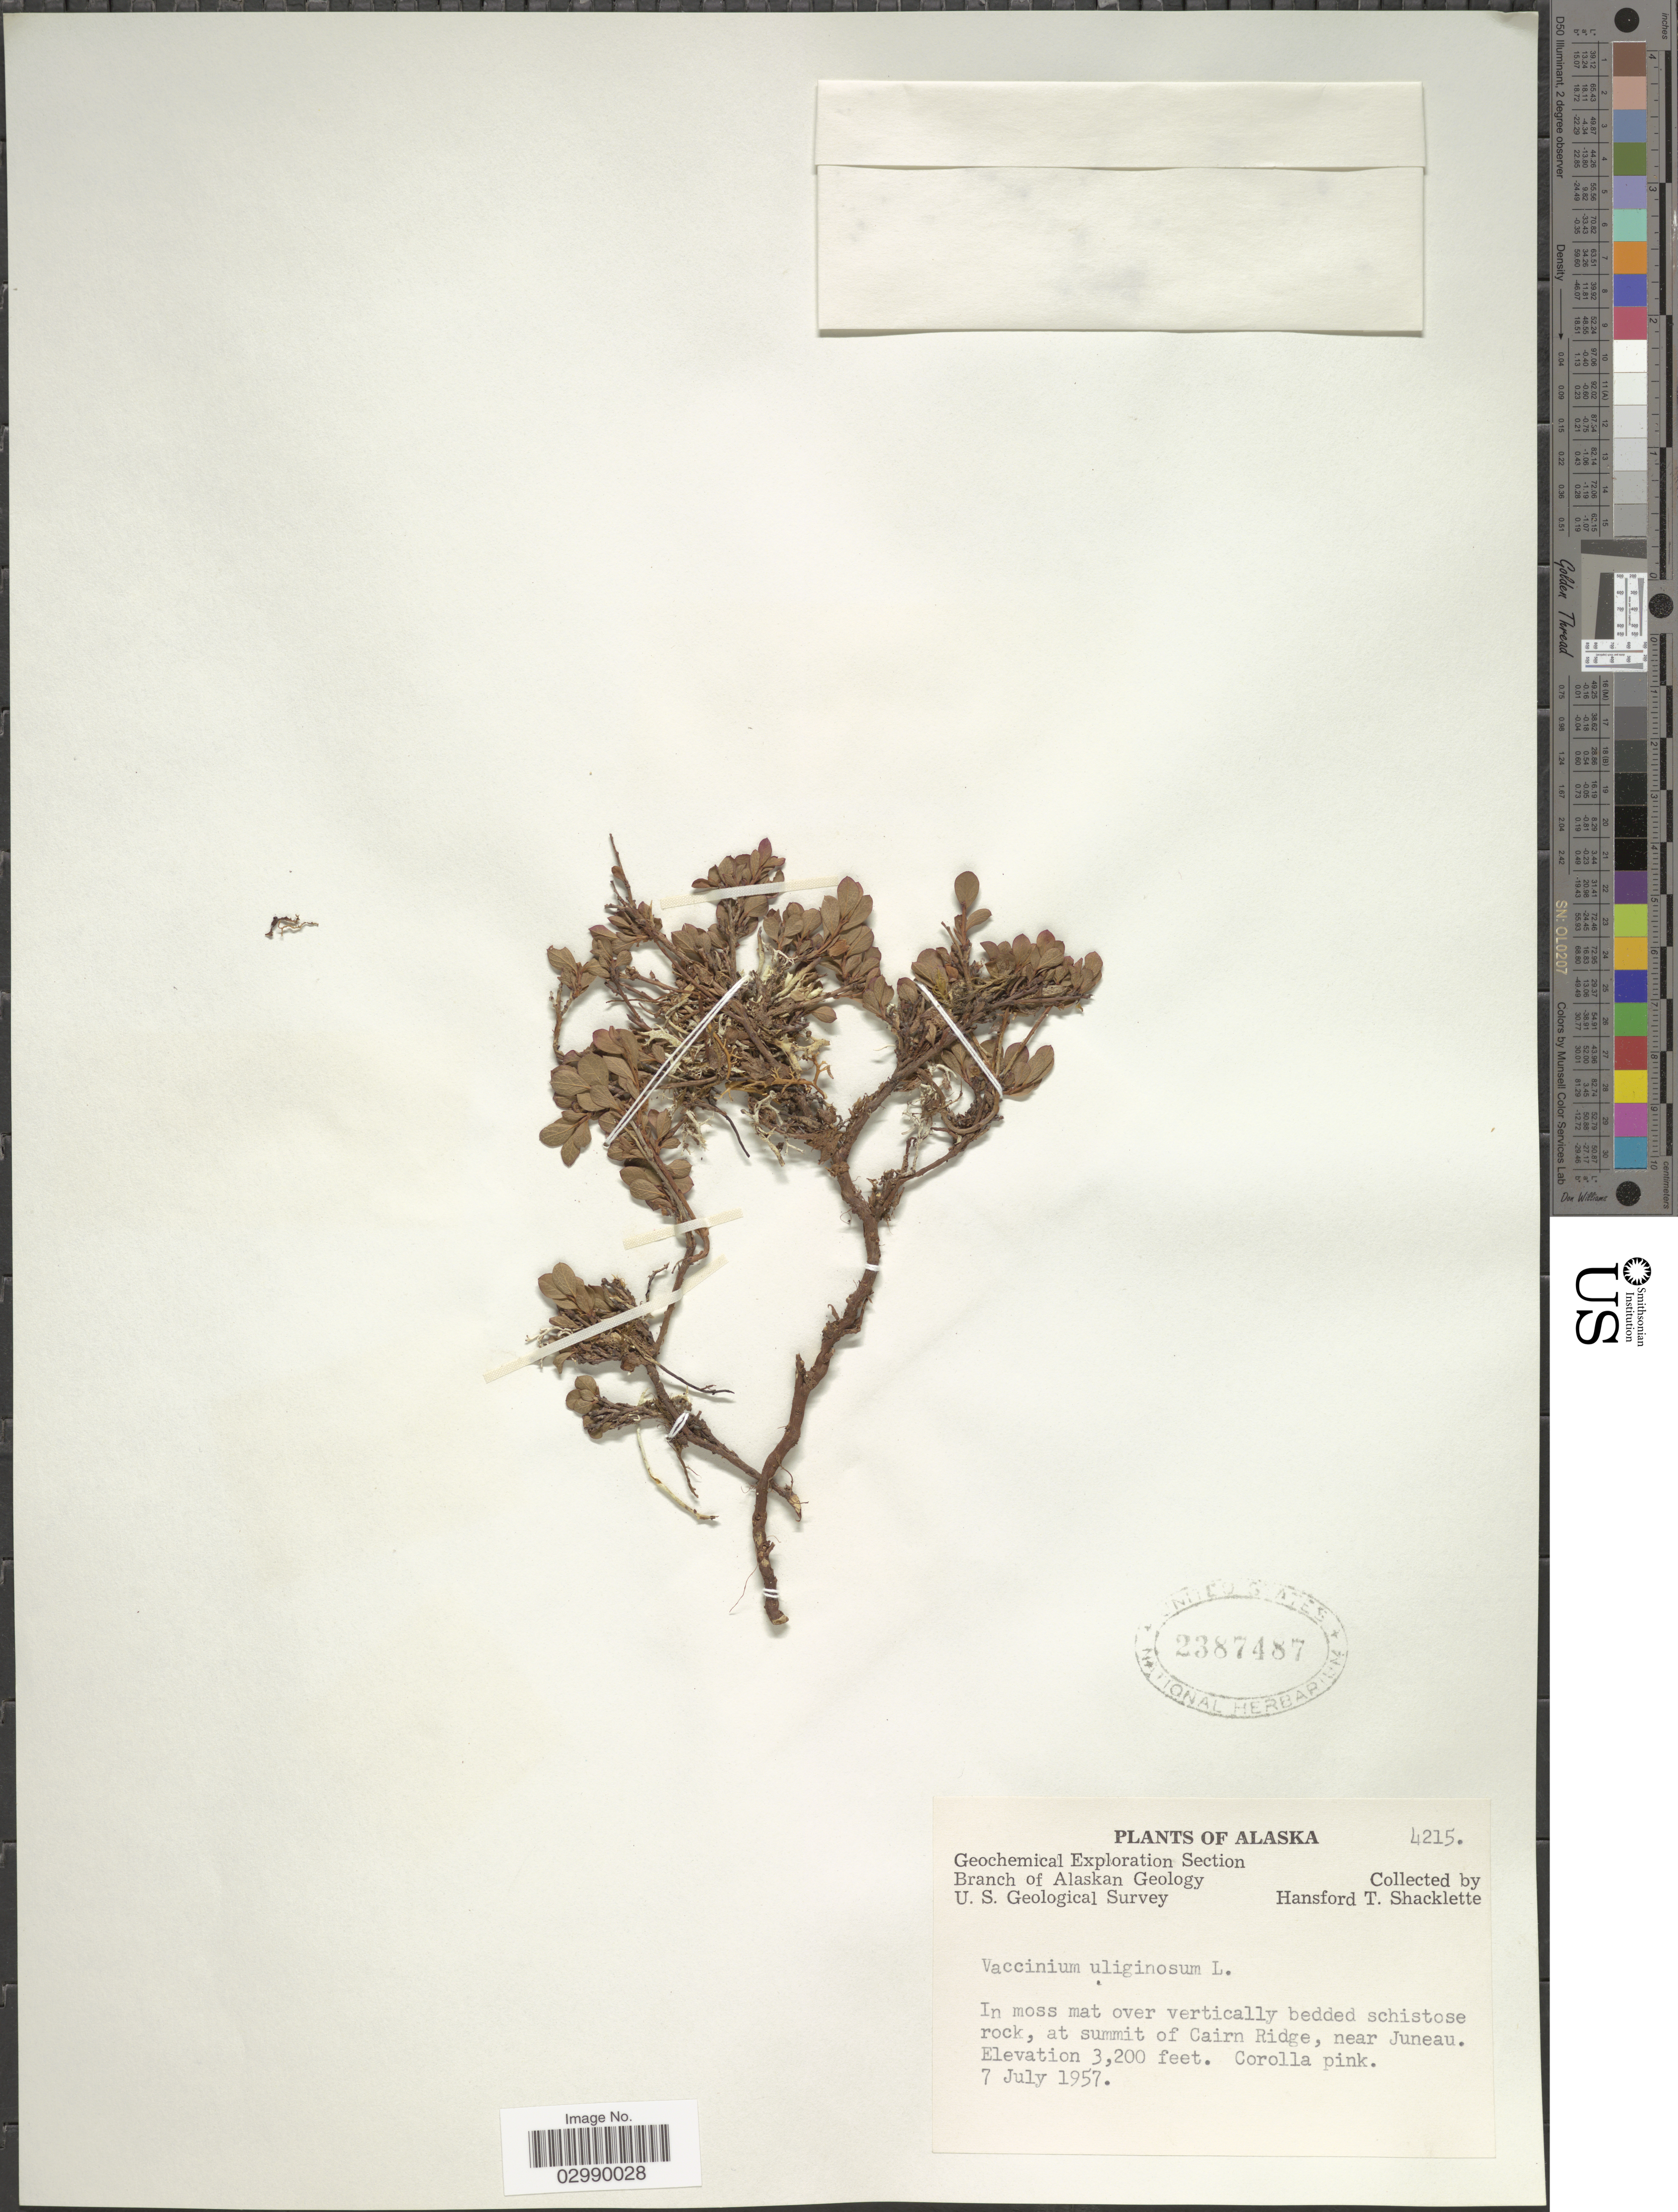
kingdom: Plantae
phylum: Tracheophyta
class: Magnoliopsida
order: Ericales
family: Ericaceae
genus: Vaccinium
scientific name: Vaccinium uliginosum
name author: L.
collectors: H. Shacklette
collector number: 4215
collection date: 1957-07-07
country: United States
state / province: Alaska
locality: At summit of Cairn Ridge, near Juneau.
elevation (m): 975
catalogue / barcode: US 2387487